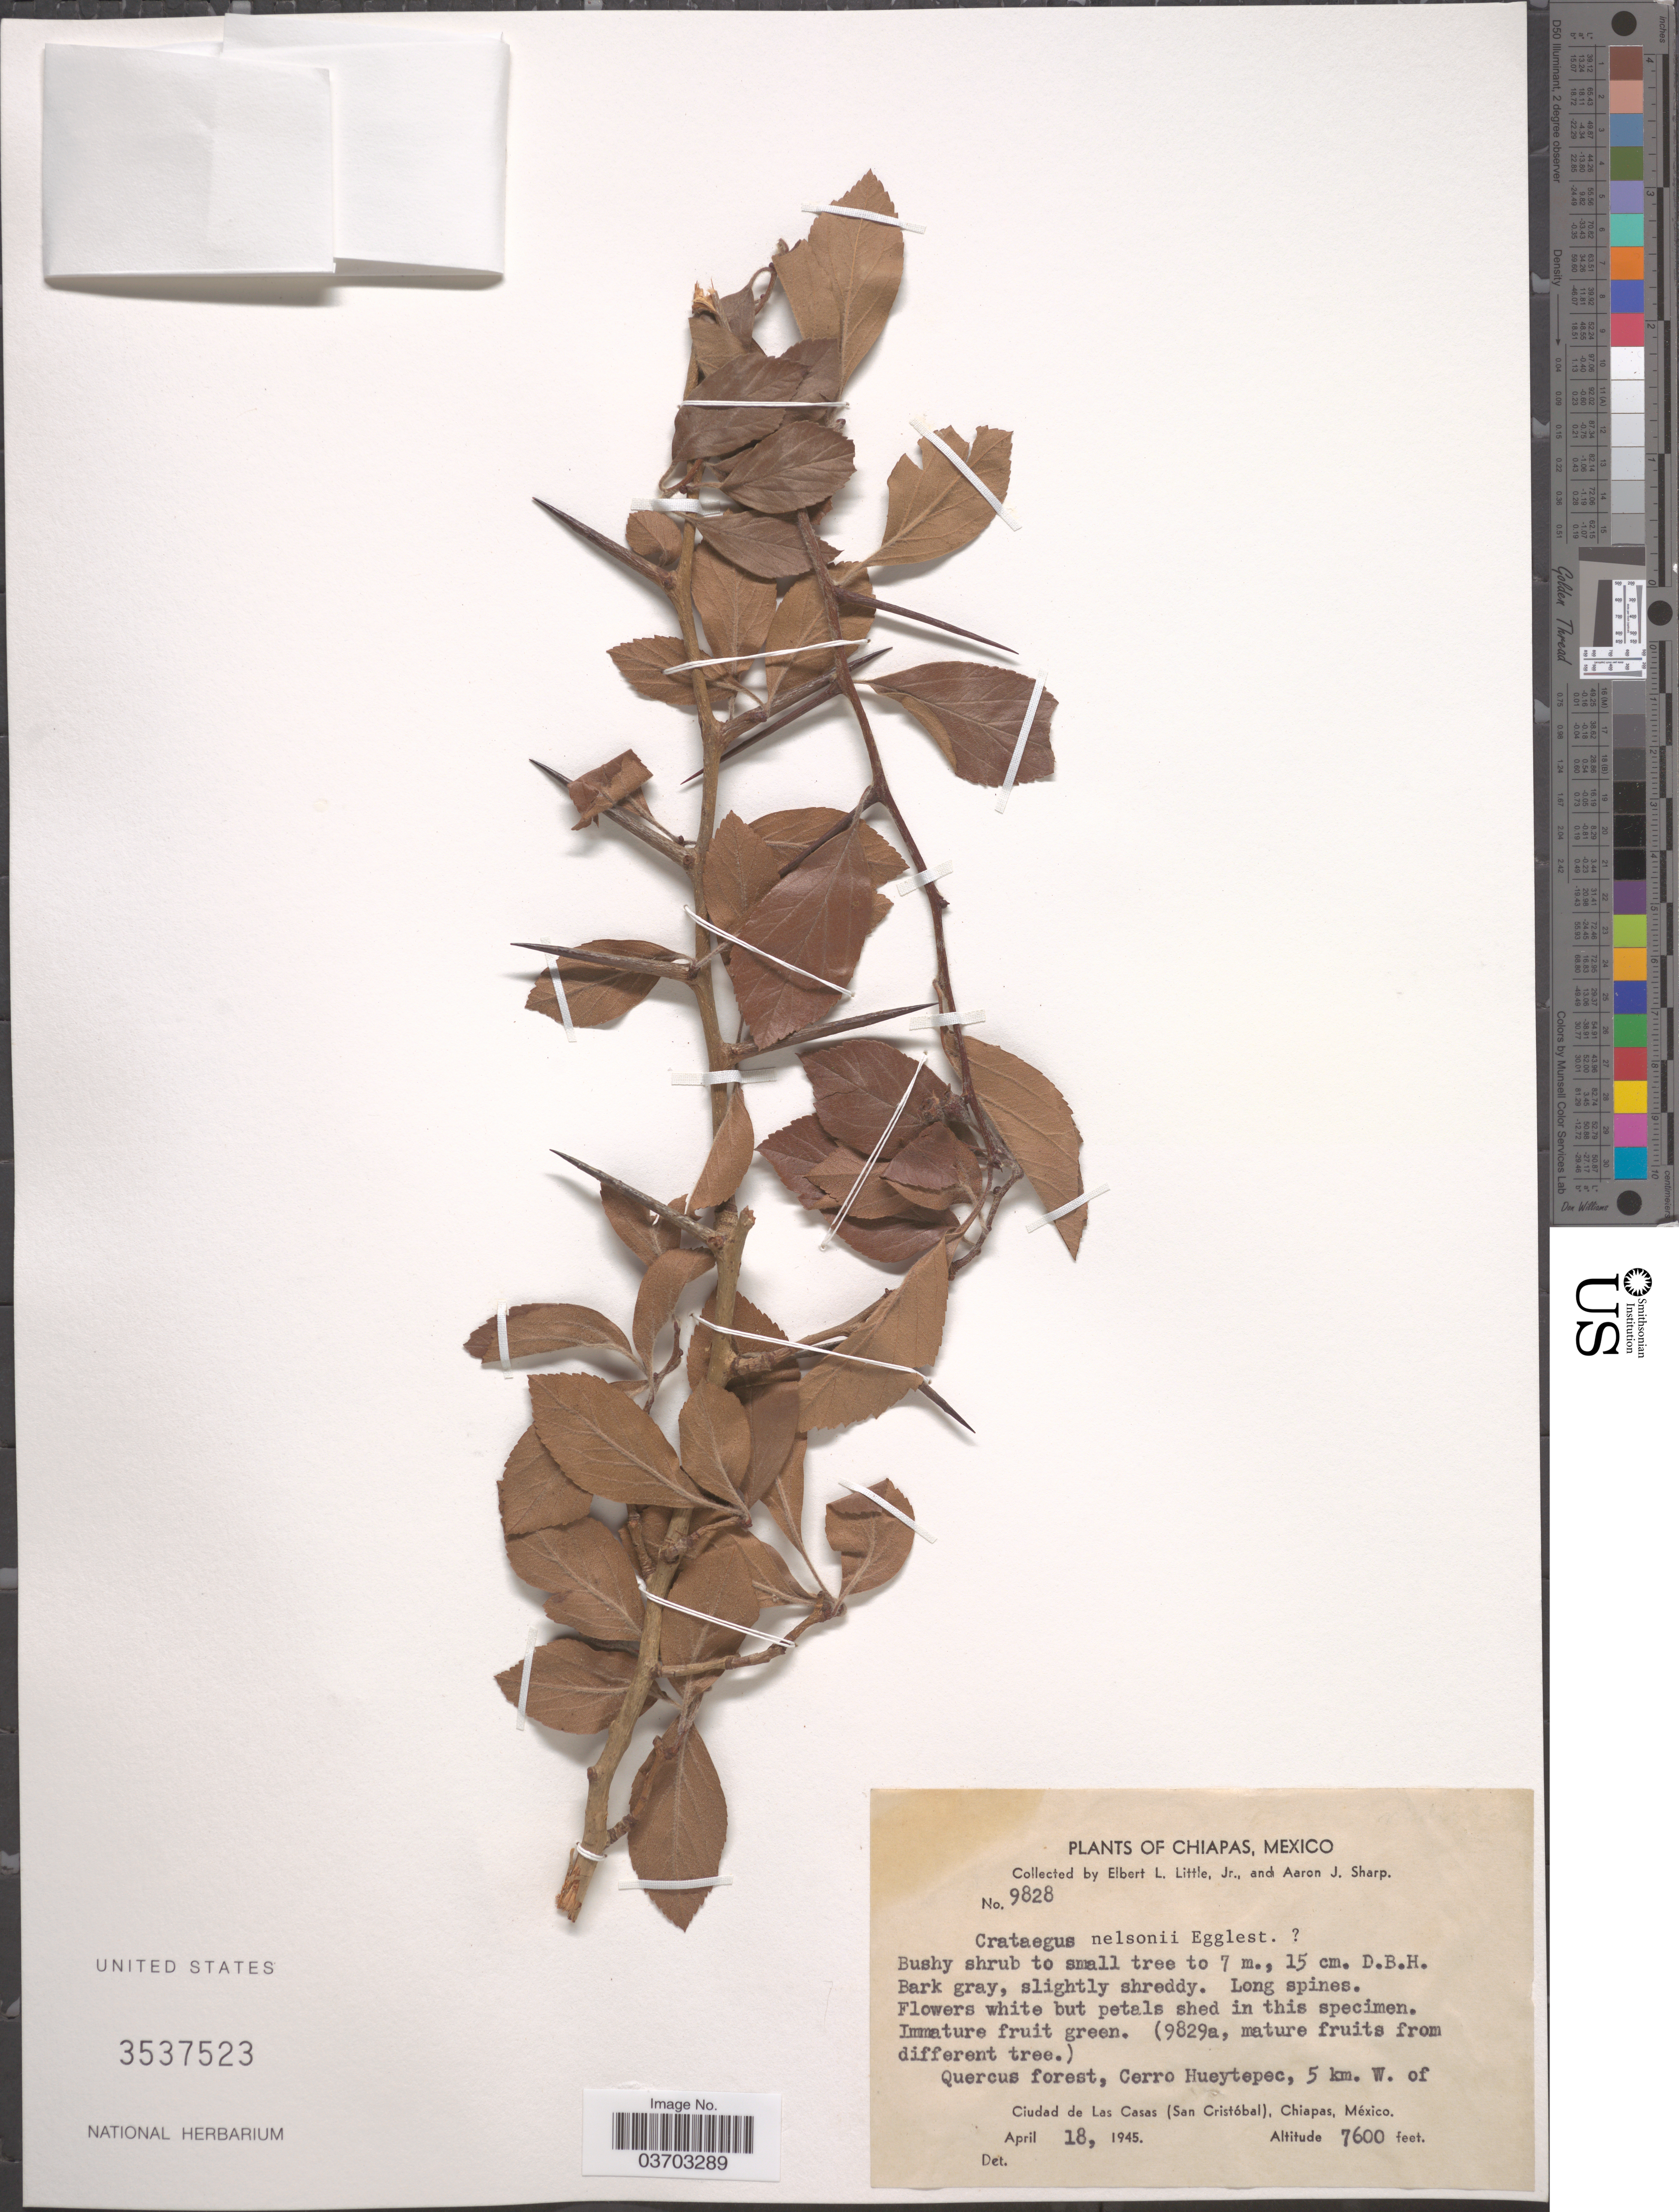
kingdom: Plantae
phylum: Tracheophyta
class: Magnoliopsida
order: Rosales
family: Rosaceae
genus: Crataegus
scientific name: Crataegus nelsonii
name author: Eggl.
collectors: E. L. Little & Mrs A. J. Sharp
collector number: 9828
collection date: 1945-04-18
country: Mexico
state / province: Chiapas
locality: Cerro Hueytepec, 5 km. W. of Ciudad de Las Casas (San Cristóbal).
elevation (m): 2316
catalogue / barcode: US 3537523